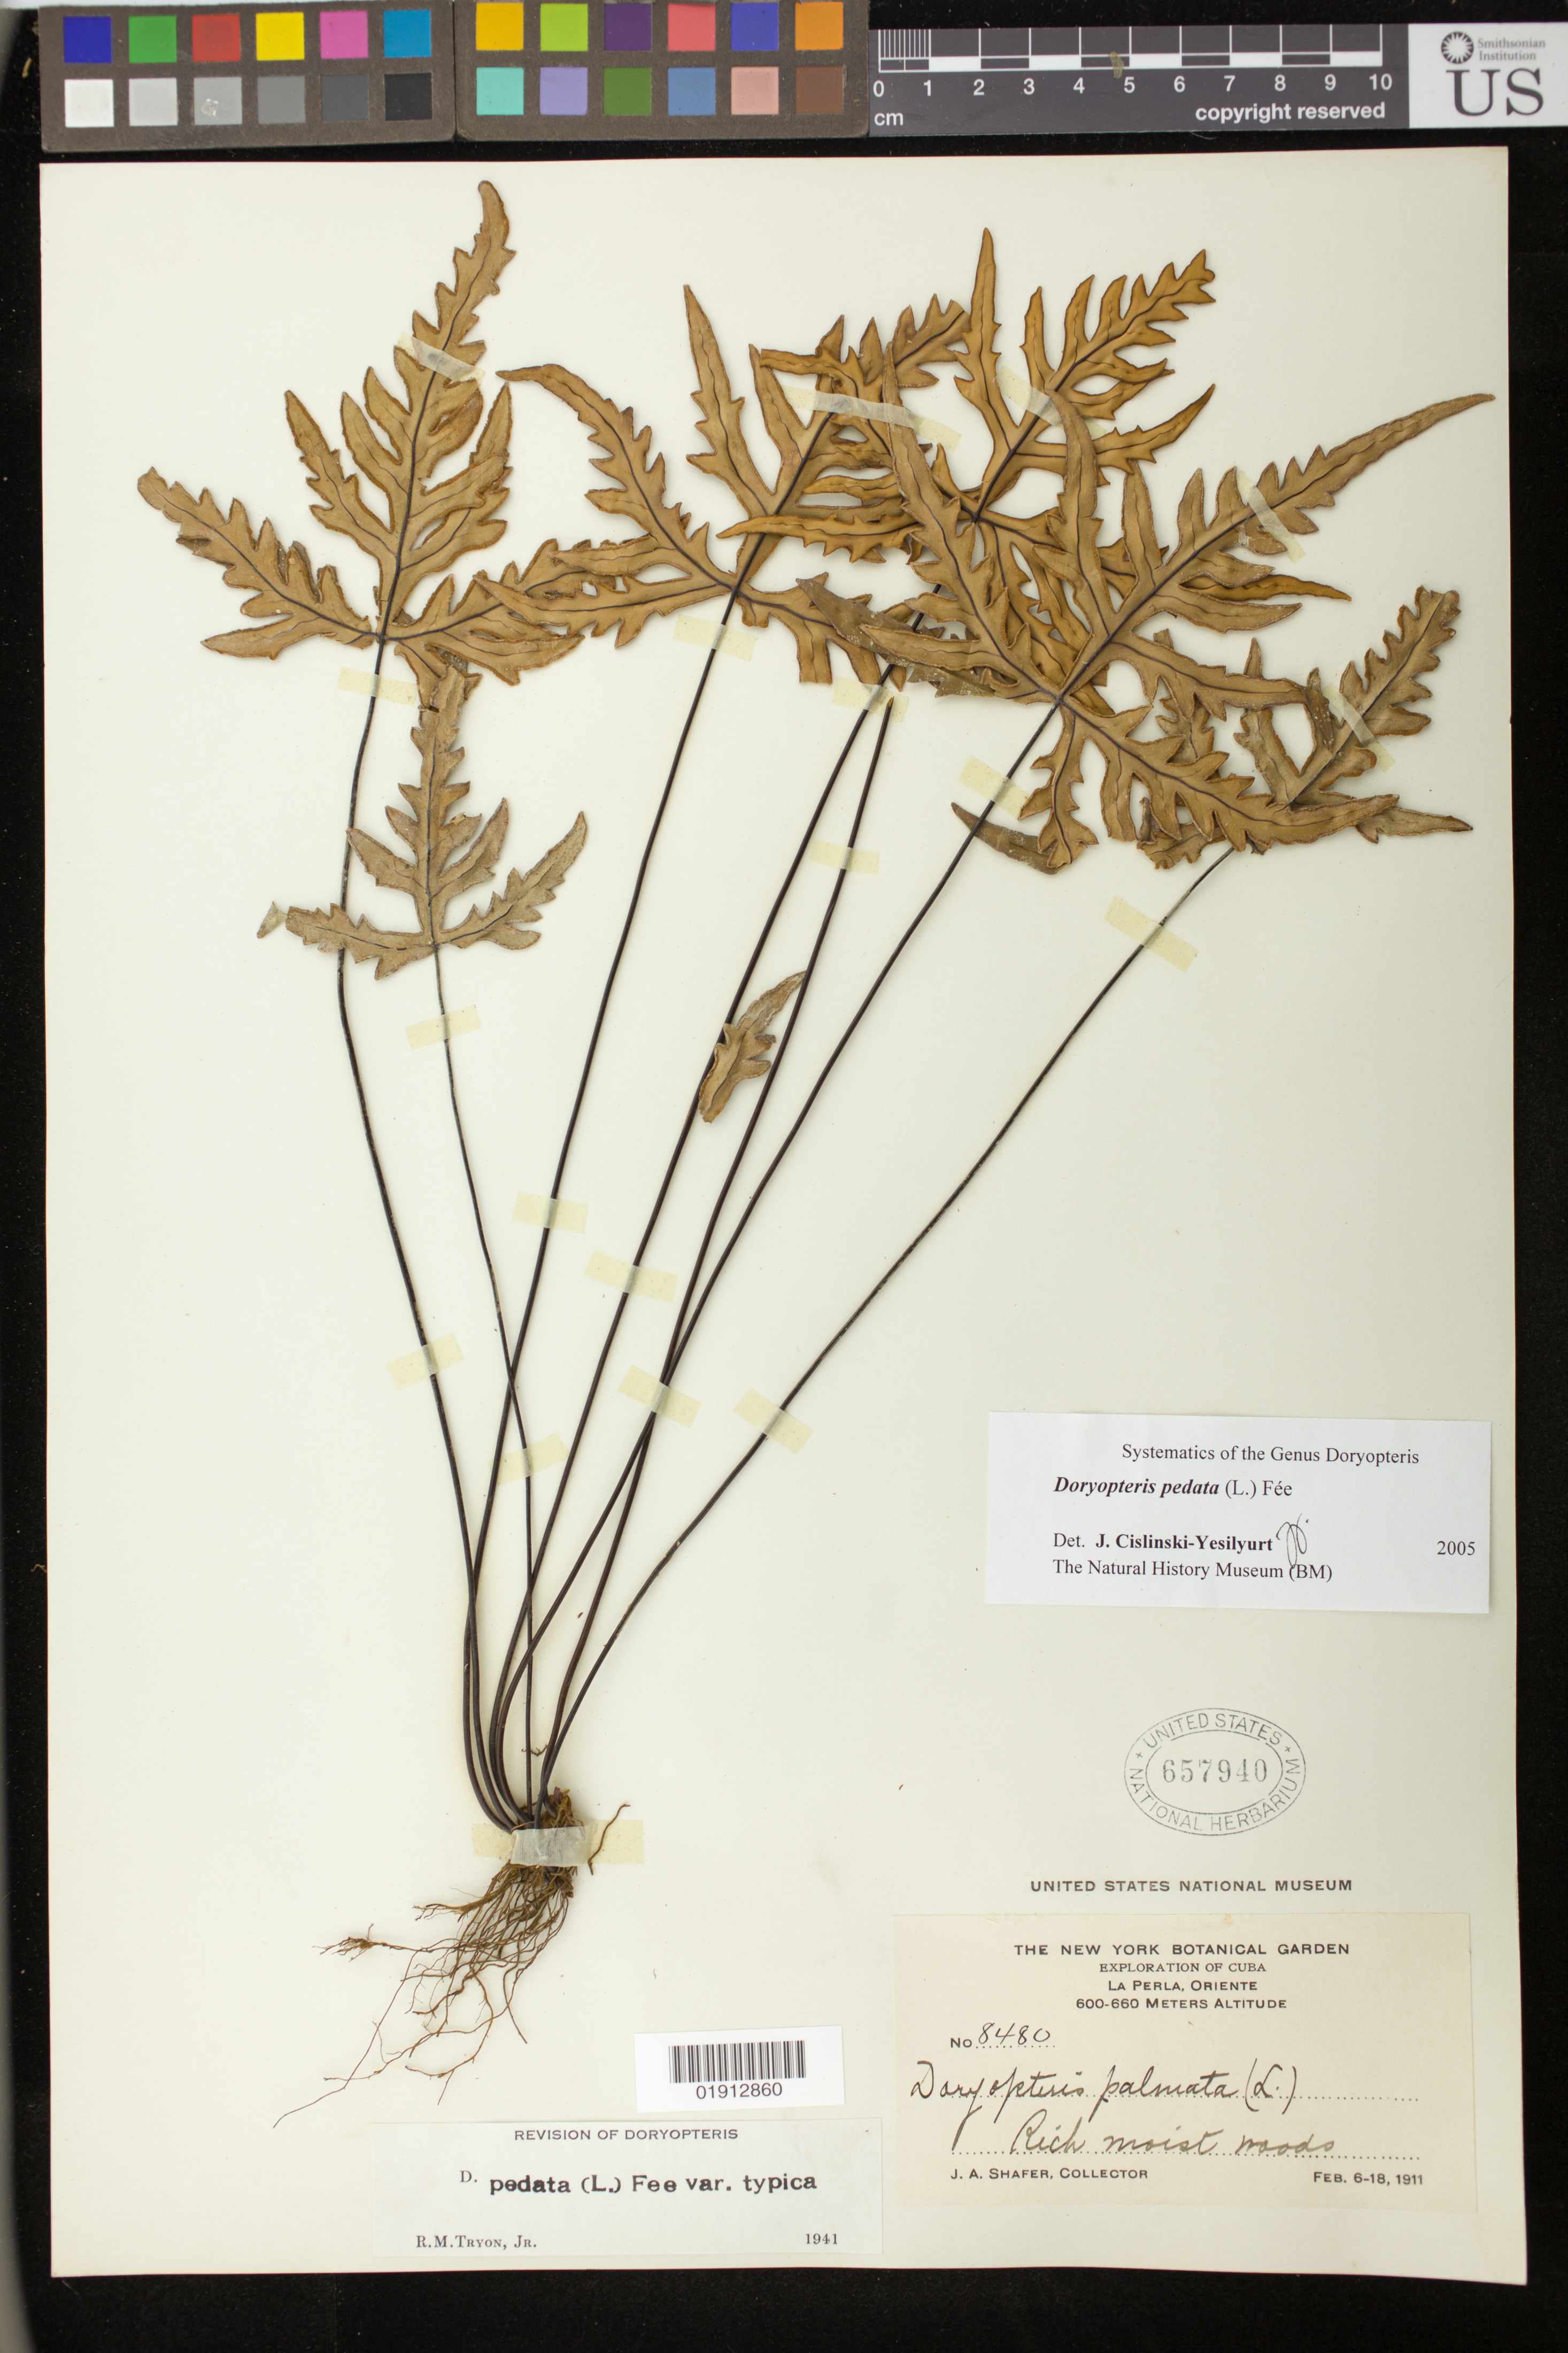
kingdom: Plantae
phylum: Tracheophyta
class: Polypodiopsida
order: Polypodiales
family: Pteridaceae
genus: Doryopteris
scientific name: Doryopteris pedata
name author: (L.) Fée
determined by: Yesilyurt, J. C.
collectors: J. A. Shafer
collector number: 8480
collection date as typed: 06 Feb 1911 to 18 Feb 1911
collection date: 1911-02-06/1911-02-18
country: Cuba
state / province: Oriente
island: Cuba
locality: La Perla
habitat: Rich moist woods.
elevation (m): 600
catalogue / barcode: US 657940